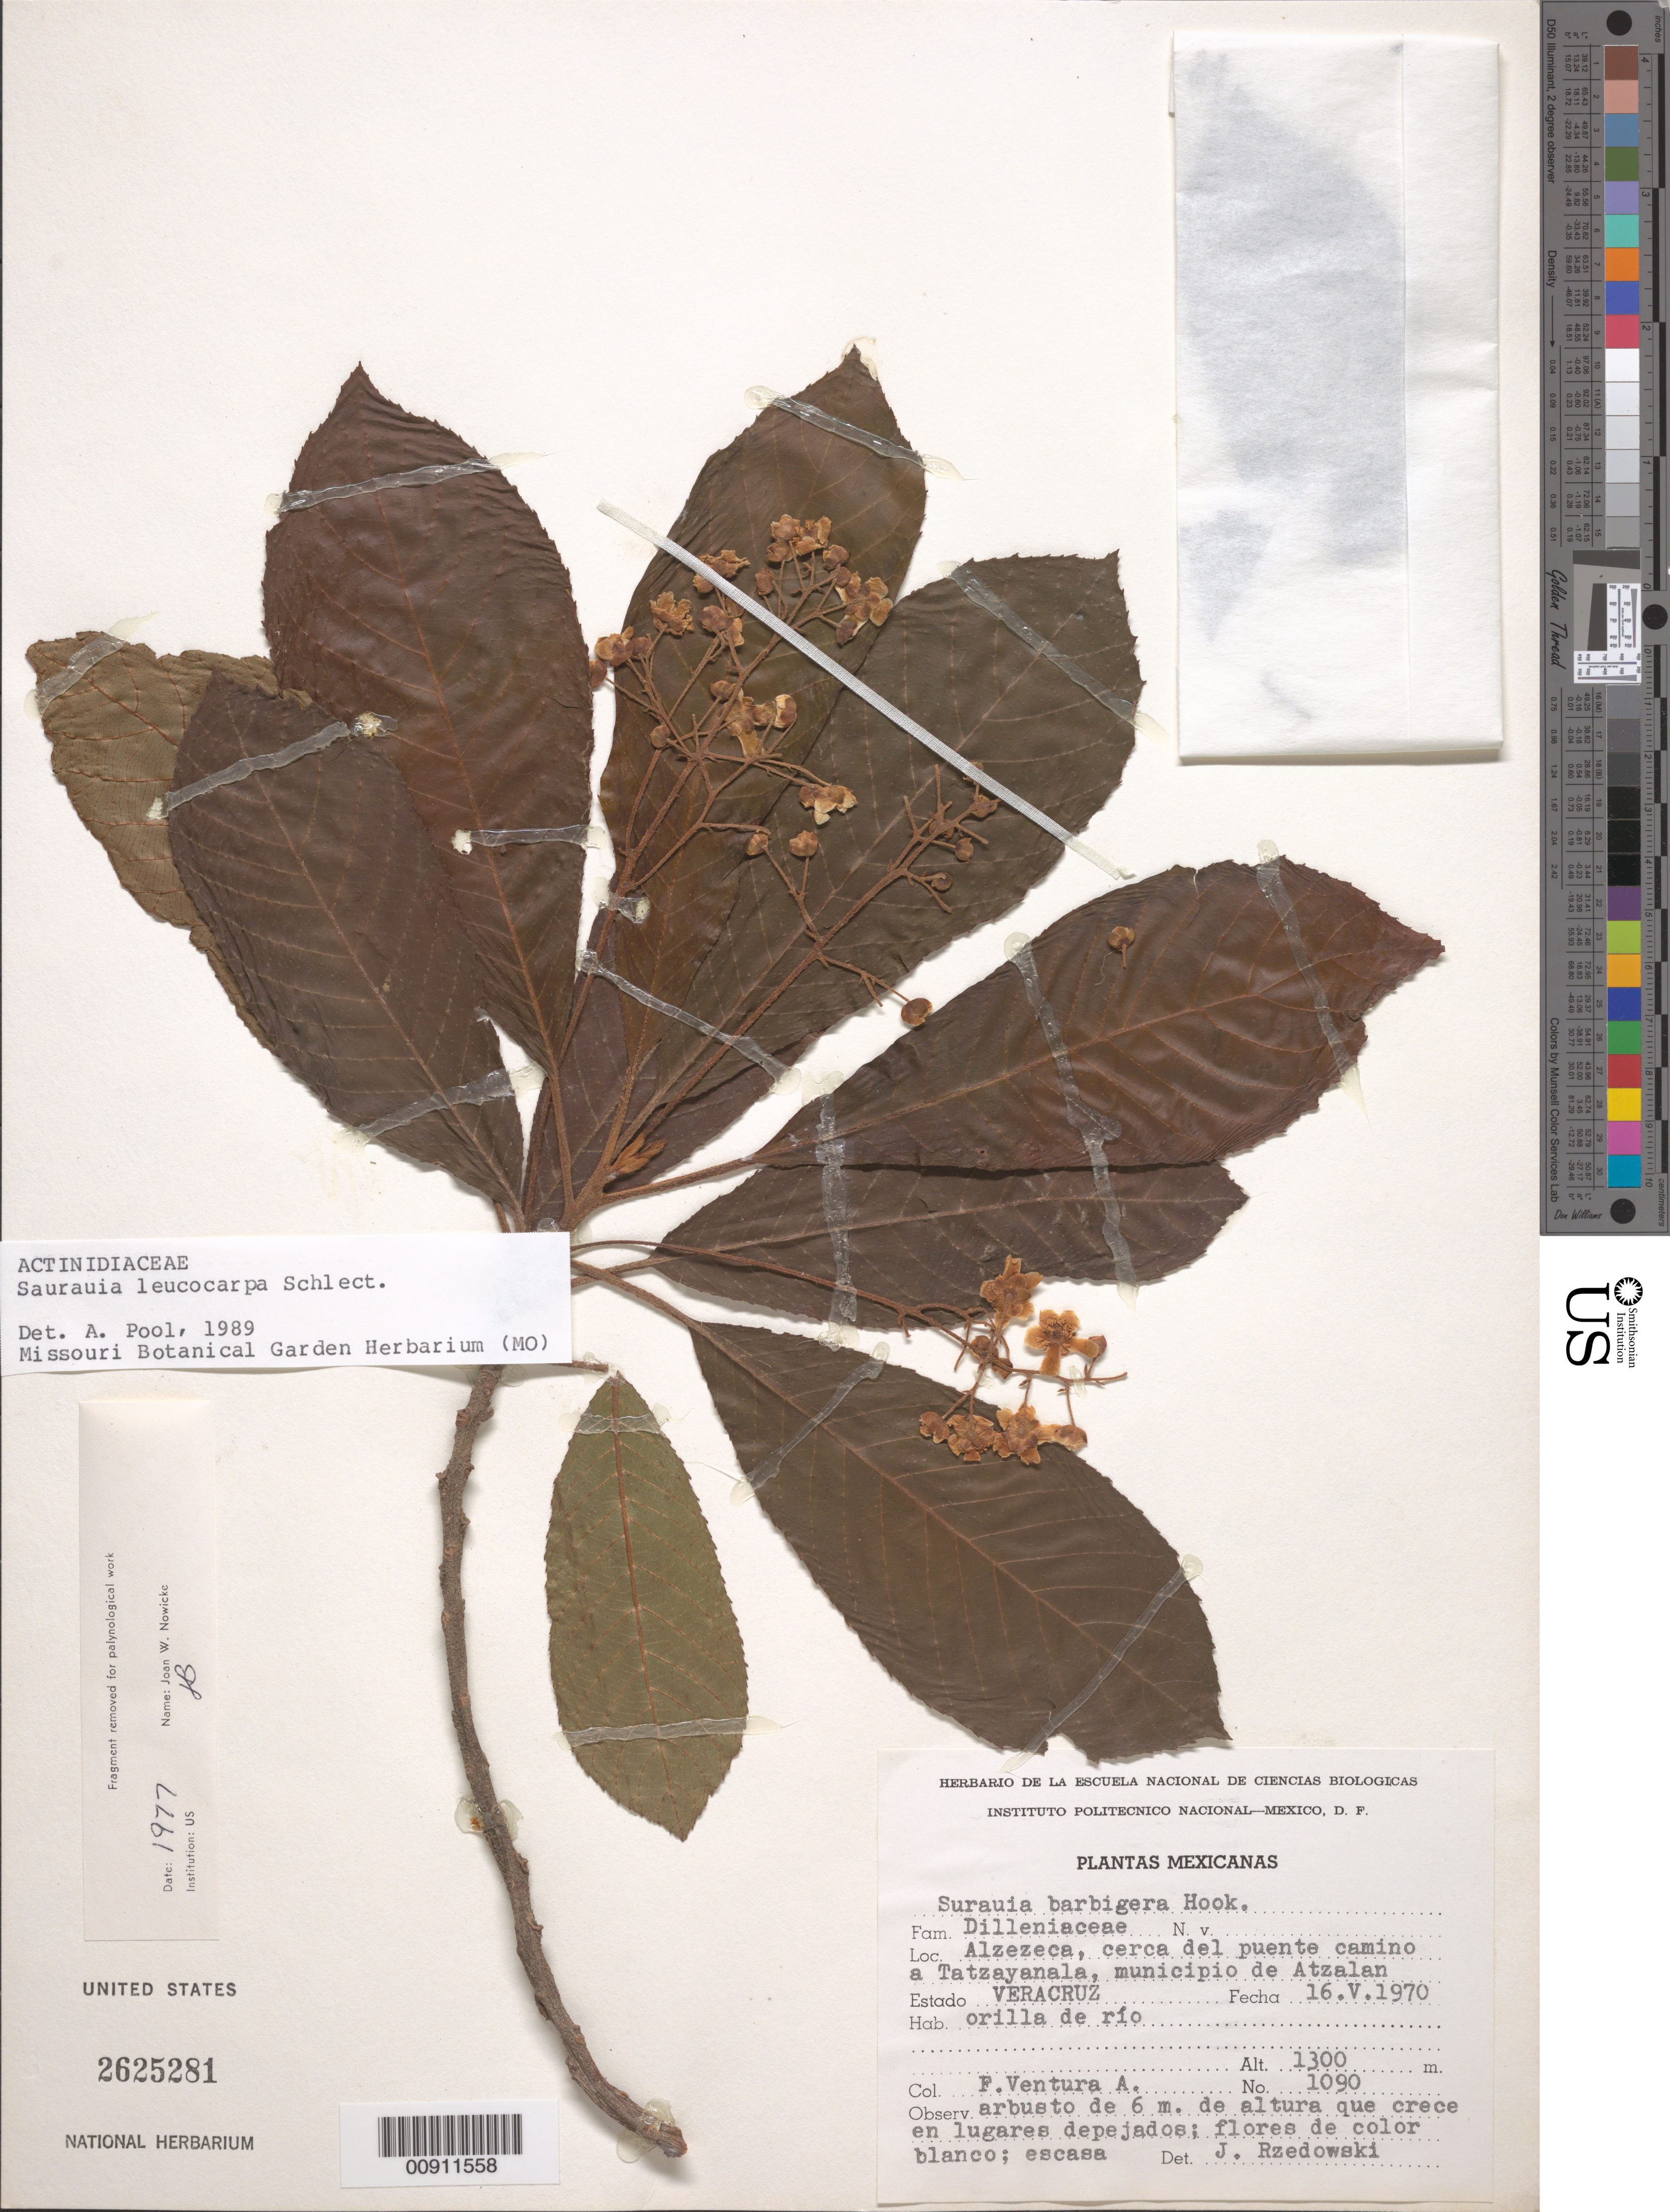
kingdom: Plantae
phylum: Tracheophyta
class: Magnoliopsida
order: Ericales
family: Actinidiaceae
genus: Saurauia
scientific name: Saurauia leucocarpa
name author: Schltdl.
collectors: F. Ventura A.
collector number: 1090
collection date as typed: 16 May 1970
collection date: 1970-05-16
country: Mexico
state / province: Veracruz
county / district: Atzalan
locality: Alzezeca, cerca del puente camino a Tatzayanala, municipio de Atzalan, Estado Veracruz.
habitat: Orilla del río. Crece en lugares despejados.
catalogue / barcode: US 2625281